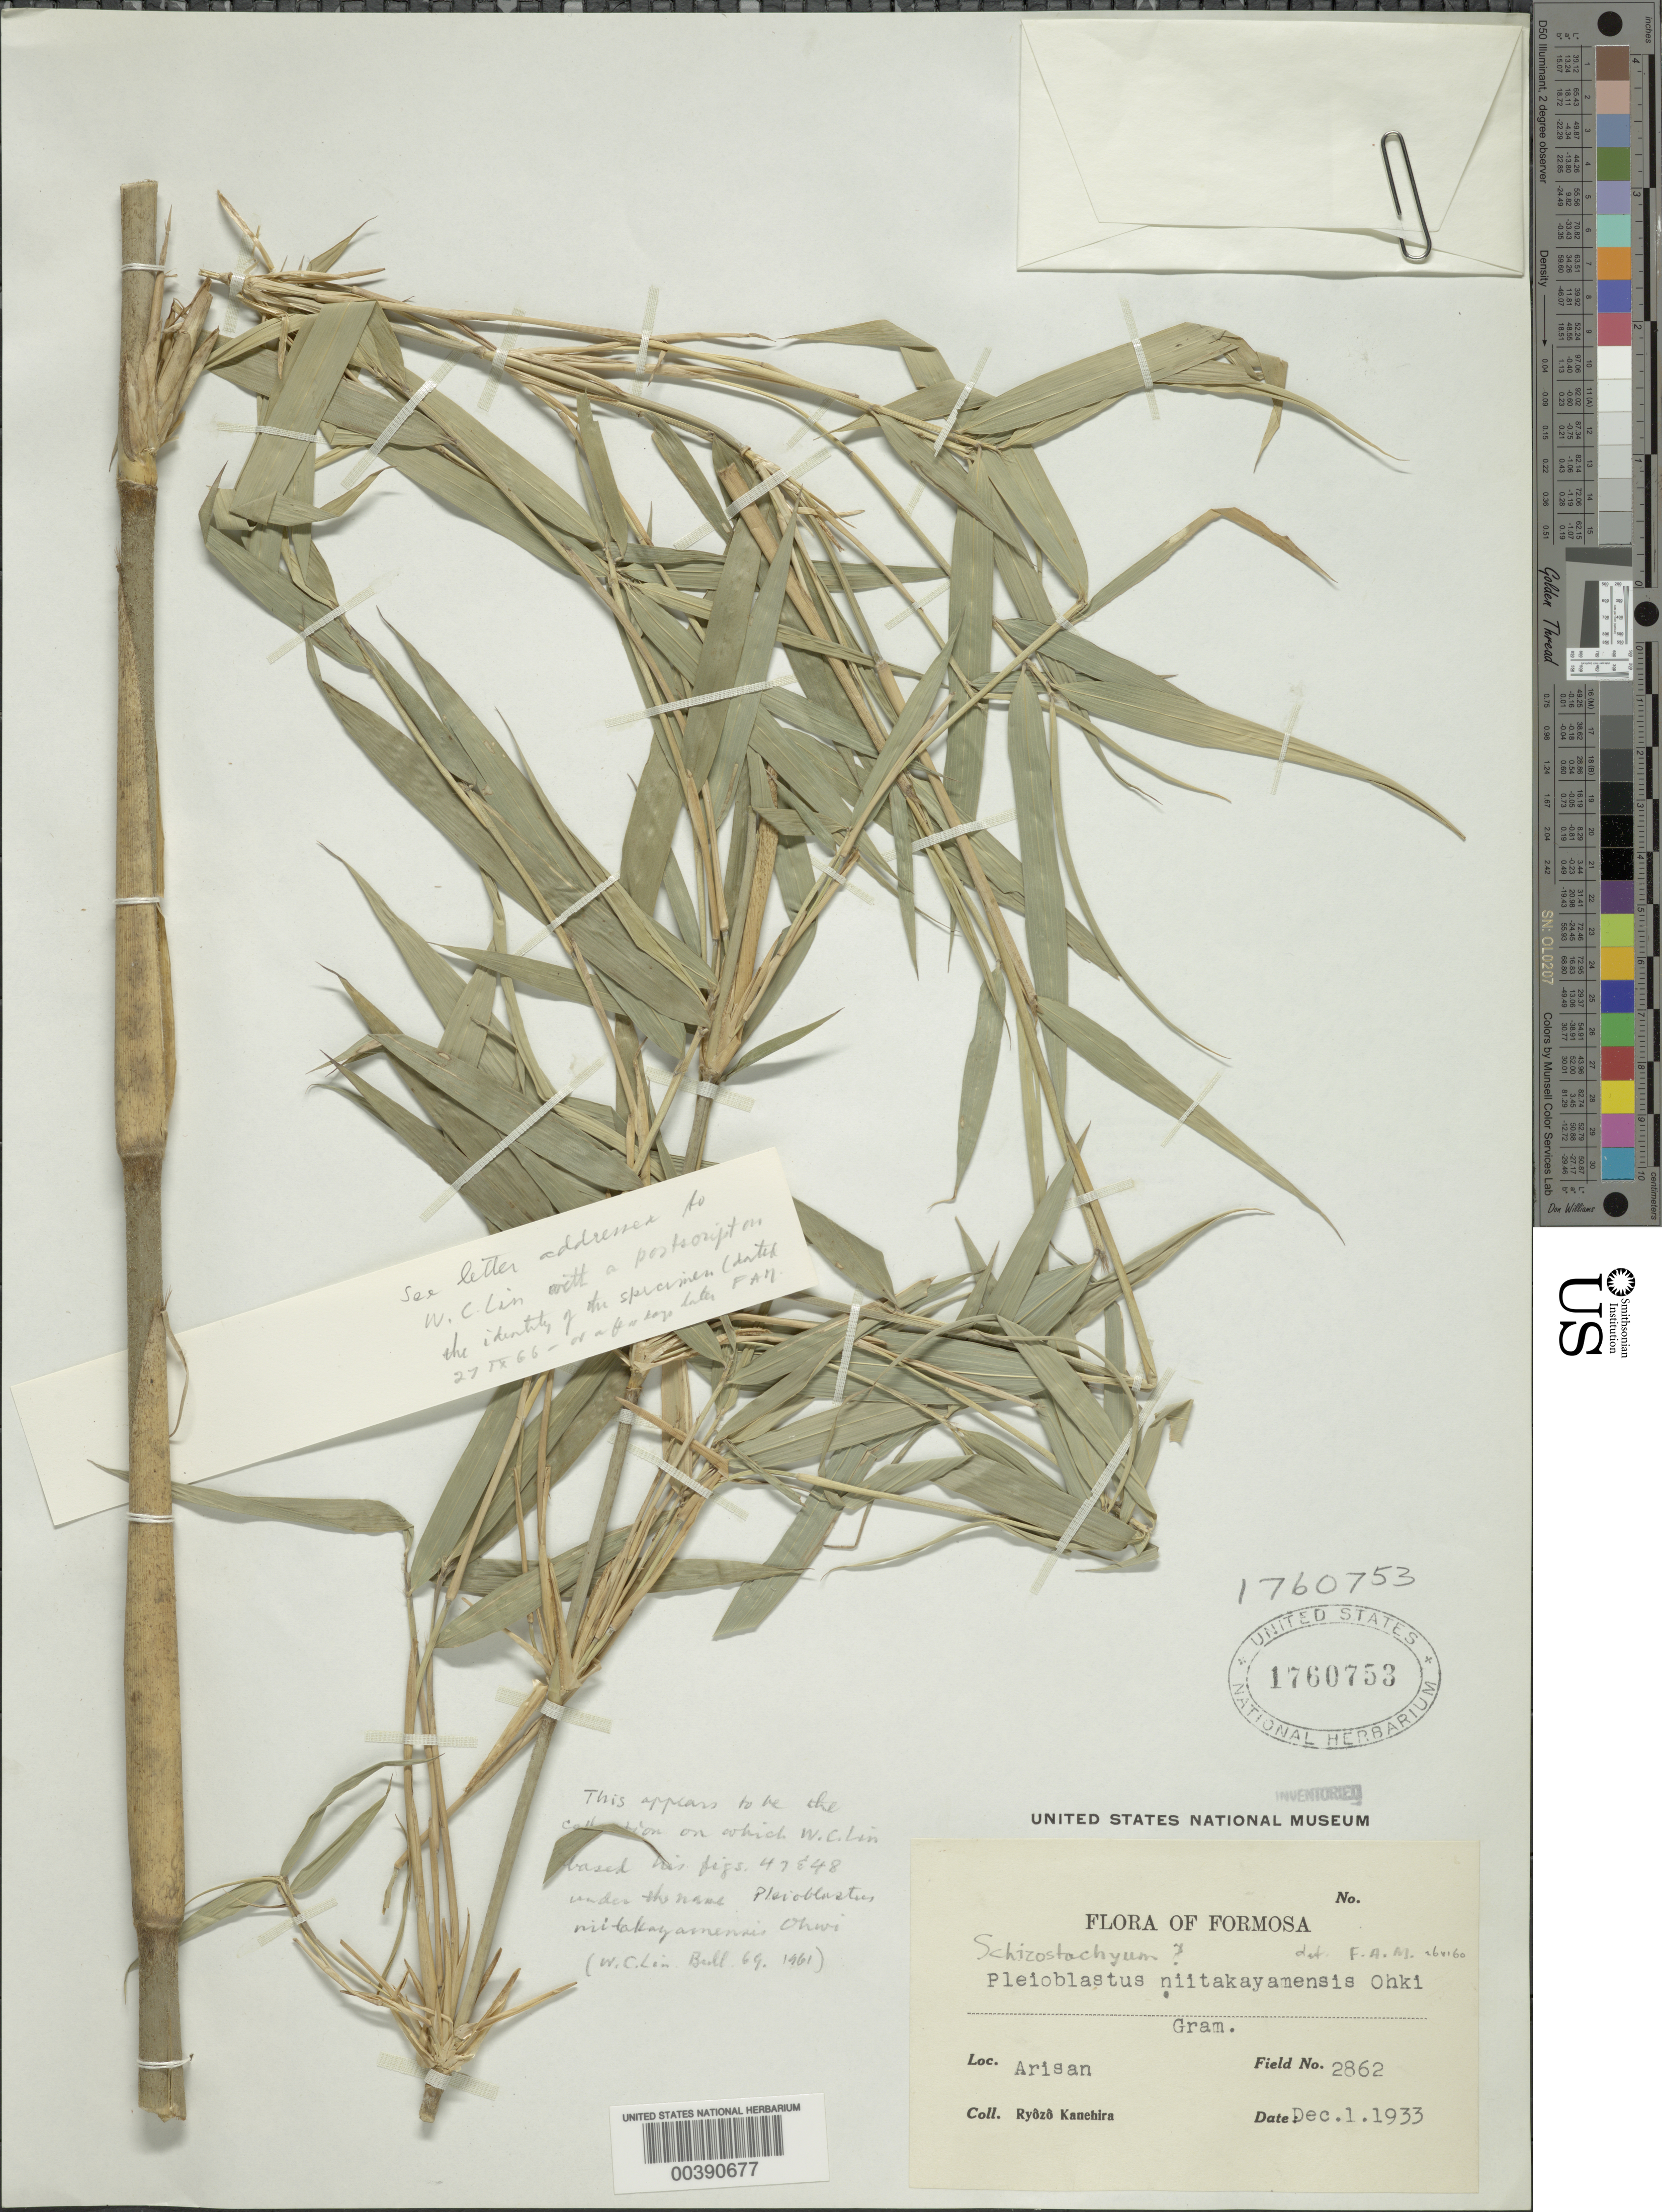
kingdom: Plantae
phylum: Tracheophyta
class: Liliopsida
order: Poales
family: Poaceae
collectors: R. Kanehira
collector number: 2862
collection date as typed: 01 Dec 1933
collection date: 1933-12-01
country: Taiwan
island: Taiwan [Formosa]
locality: Arisan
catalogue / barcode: US 1760753